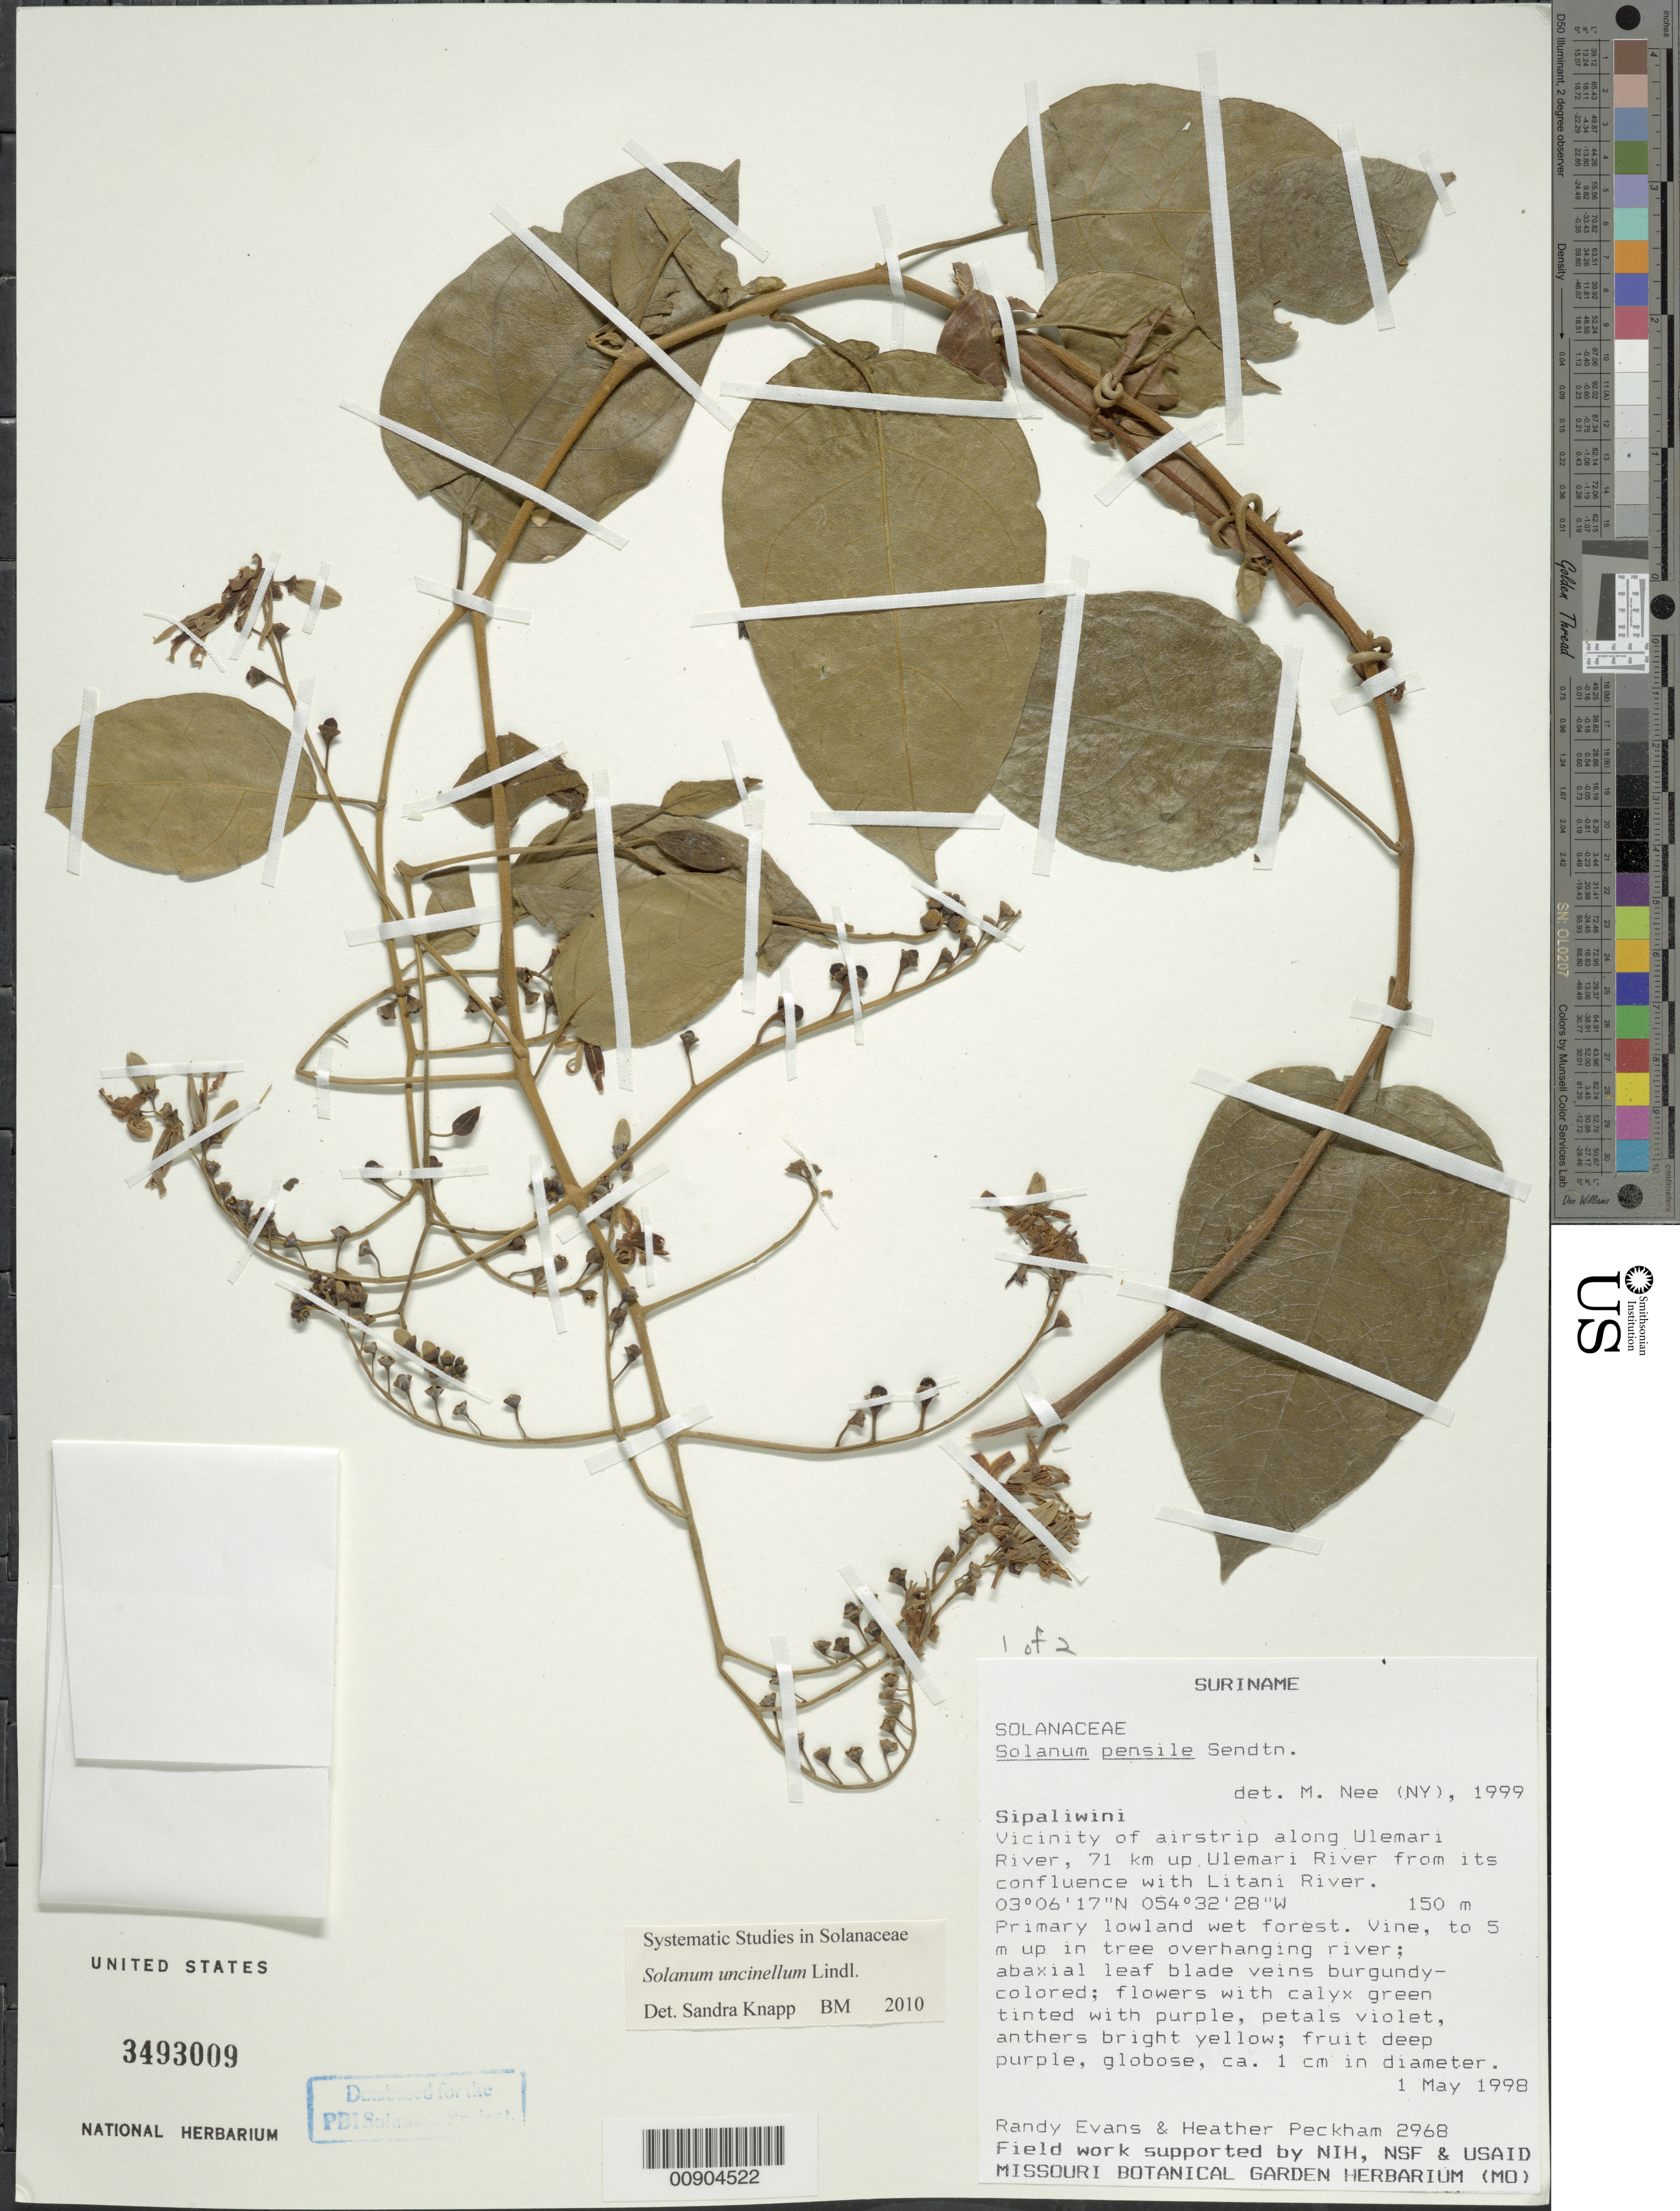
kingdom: Plantae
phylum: Tracheophyta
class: Magnoliopsida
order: Solanales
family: Solanaceae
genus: Solanum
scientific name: Solanum uncinellum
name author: Lindl.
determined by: Knapp, S. D.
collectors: R. Evans & H. Peckham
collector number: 2968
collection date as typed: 1 May 1998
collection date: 1998-05-01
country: Suriname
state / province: Sipaliwini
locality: vicinitiy of airstrip along Ulemari River, 71 km up Ulemari River from its confluence with Litani River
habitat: primary lowland wet forest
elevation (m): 150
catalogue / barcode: US 3493009